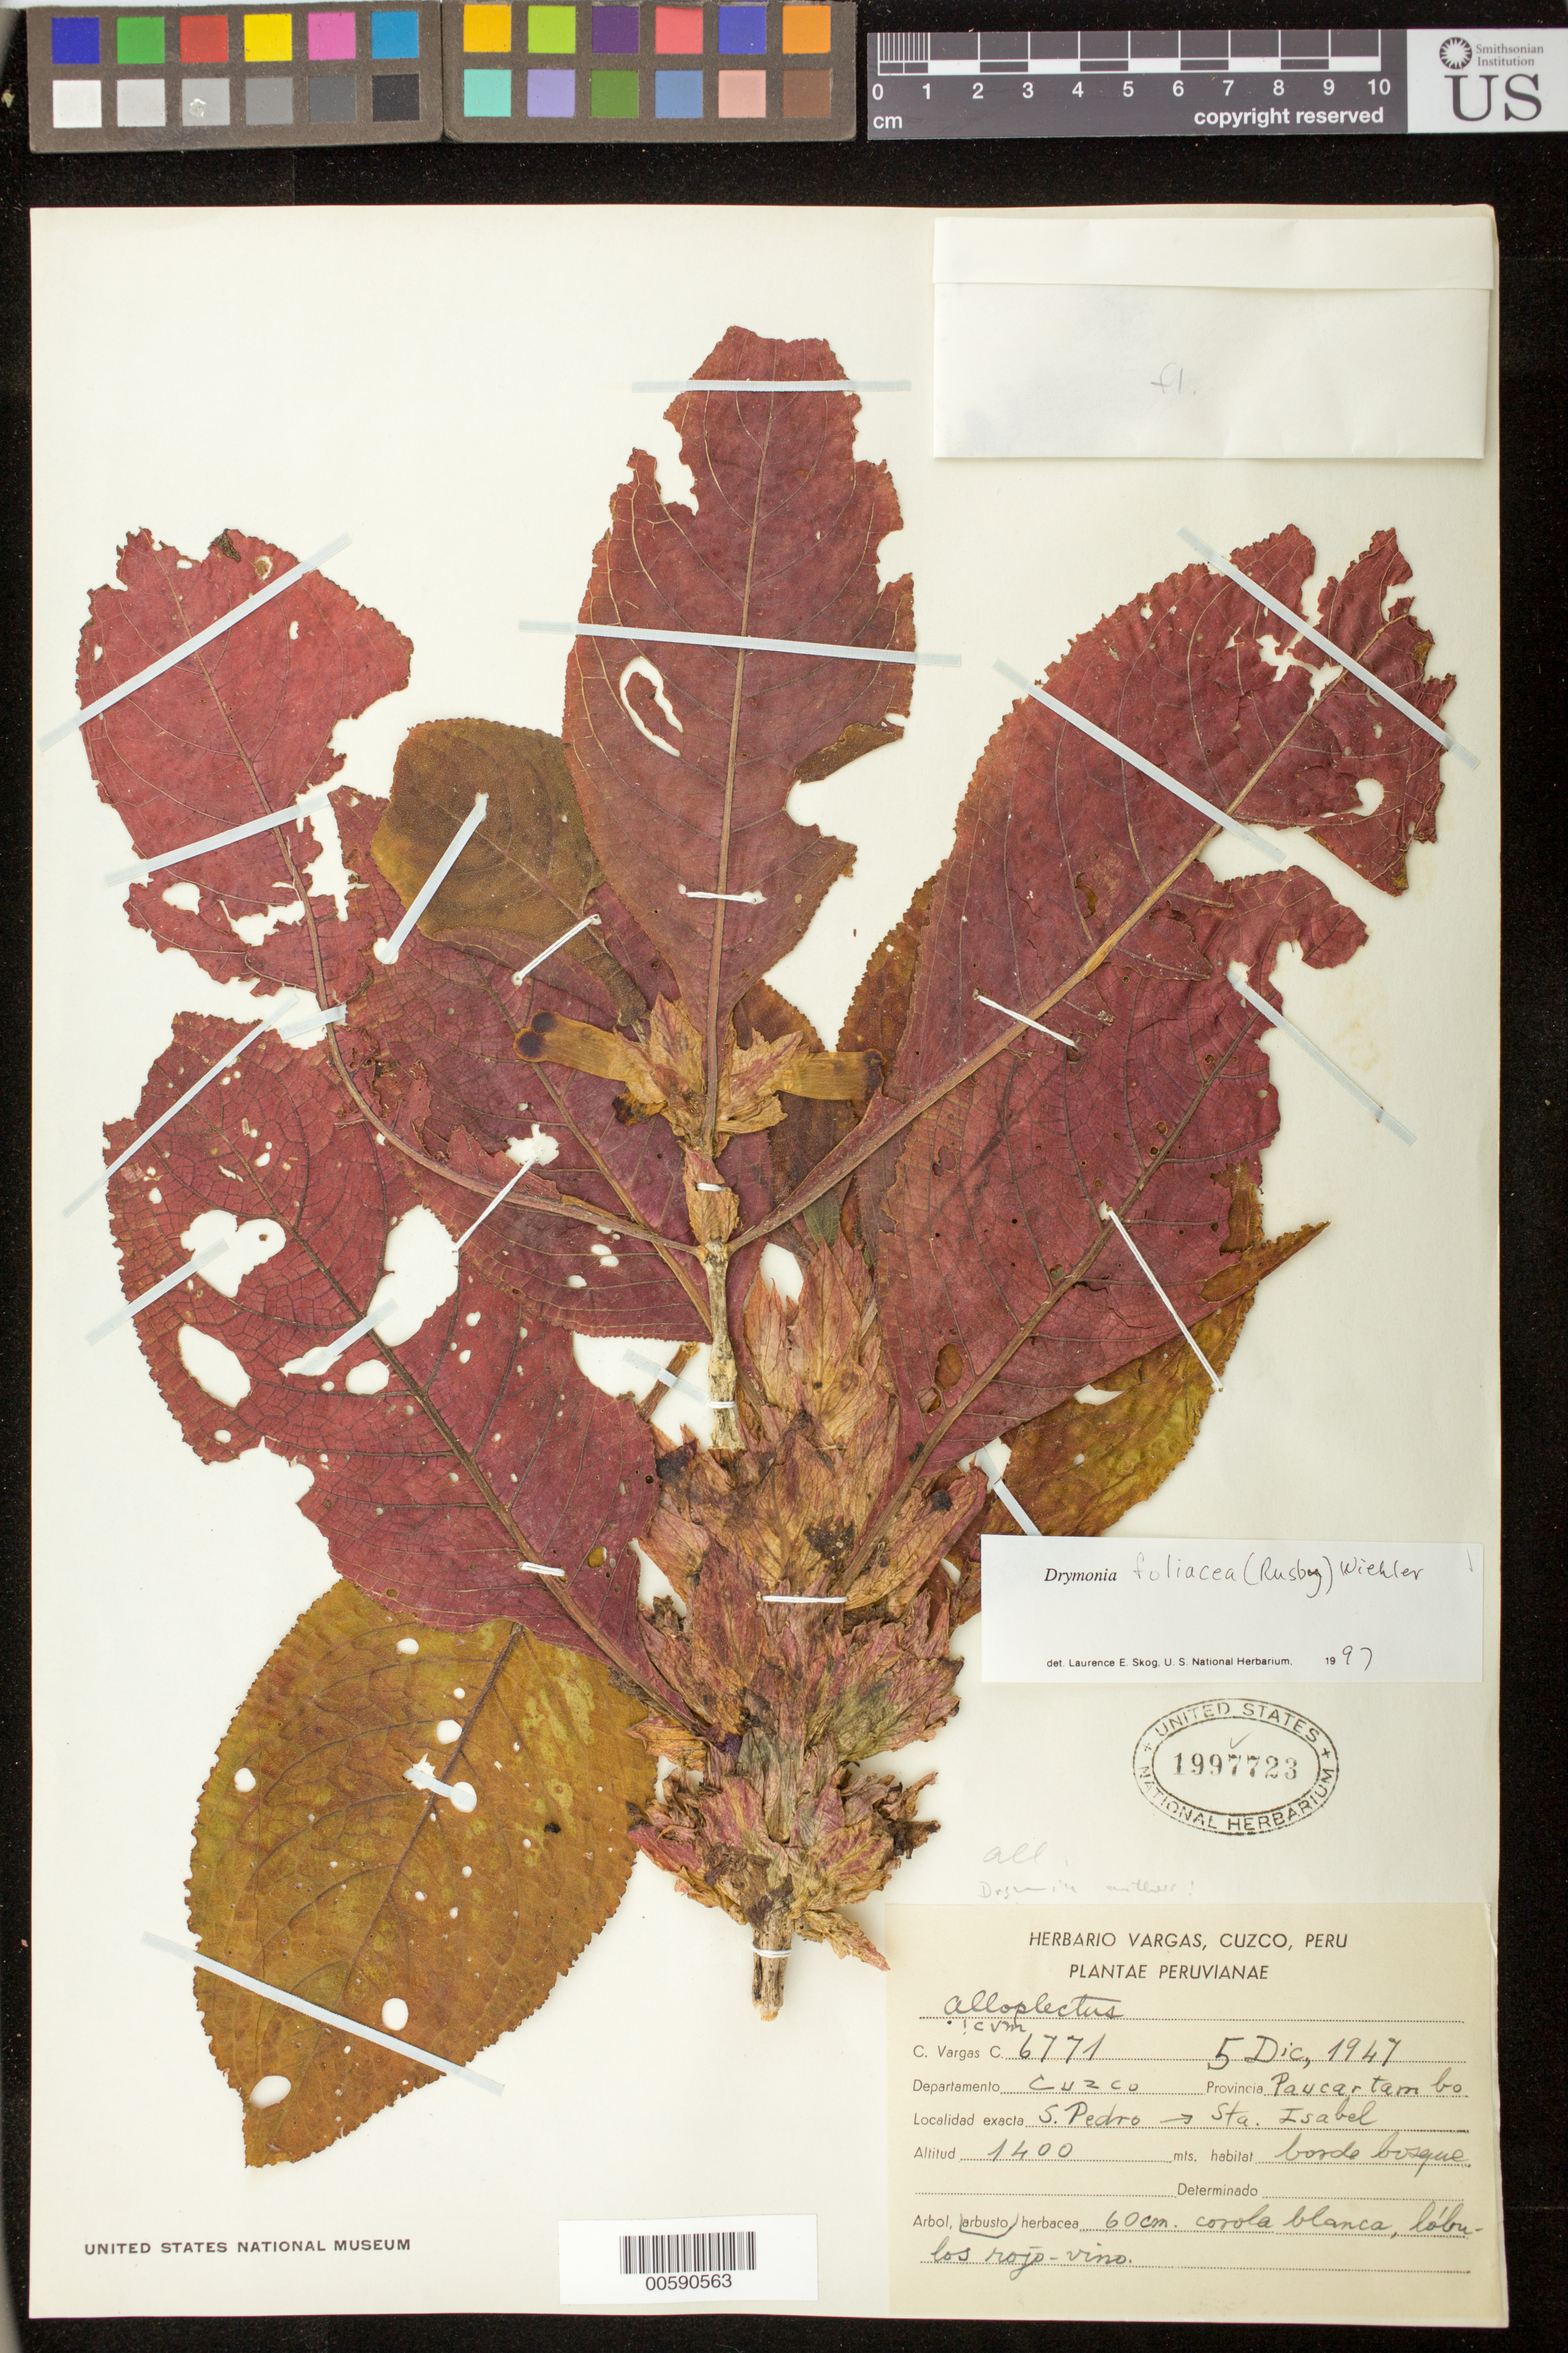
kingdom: Plantae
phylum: Tracheophyta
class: Magnoliopsida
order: Lamiales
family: Gesneriaceae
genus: Drymonia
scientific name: Drymonia foliacea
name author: (Rusby) Wiehler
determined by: Skog, Laurence E.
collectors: C. Vargas C.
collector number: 6771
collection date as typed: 05 Dec 1947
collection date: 1947-12-05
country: Peru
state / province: Cusco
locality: Prov. Paucartambo, S. Pedro to Sta. Isabel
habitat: Borde bosque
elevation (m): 1400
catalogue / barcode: US 1997723